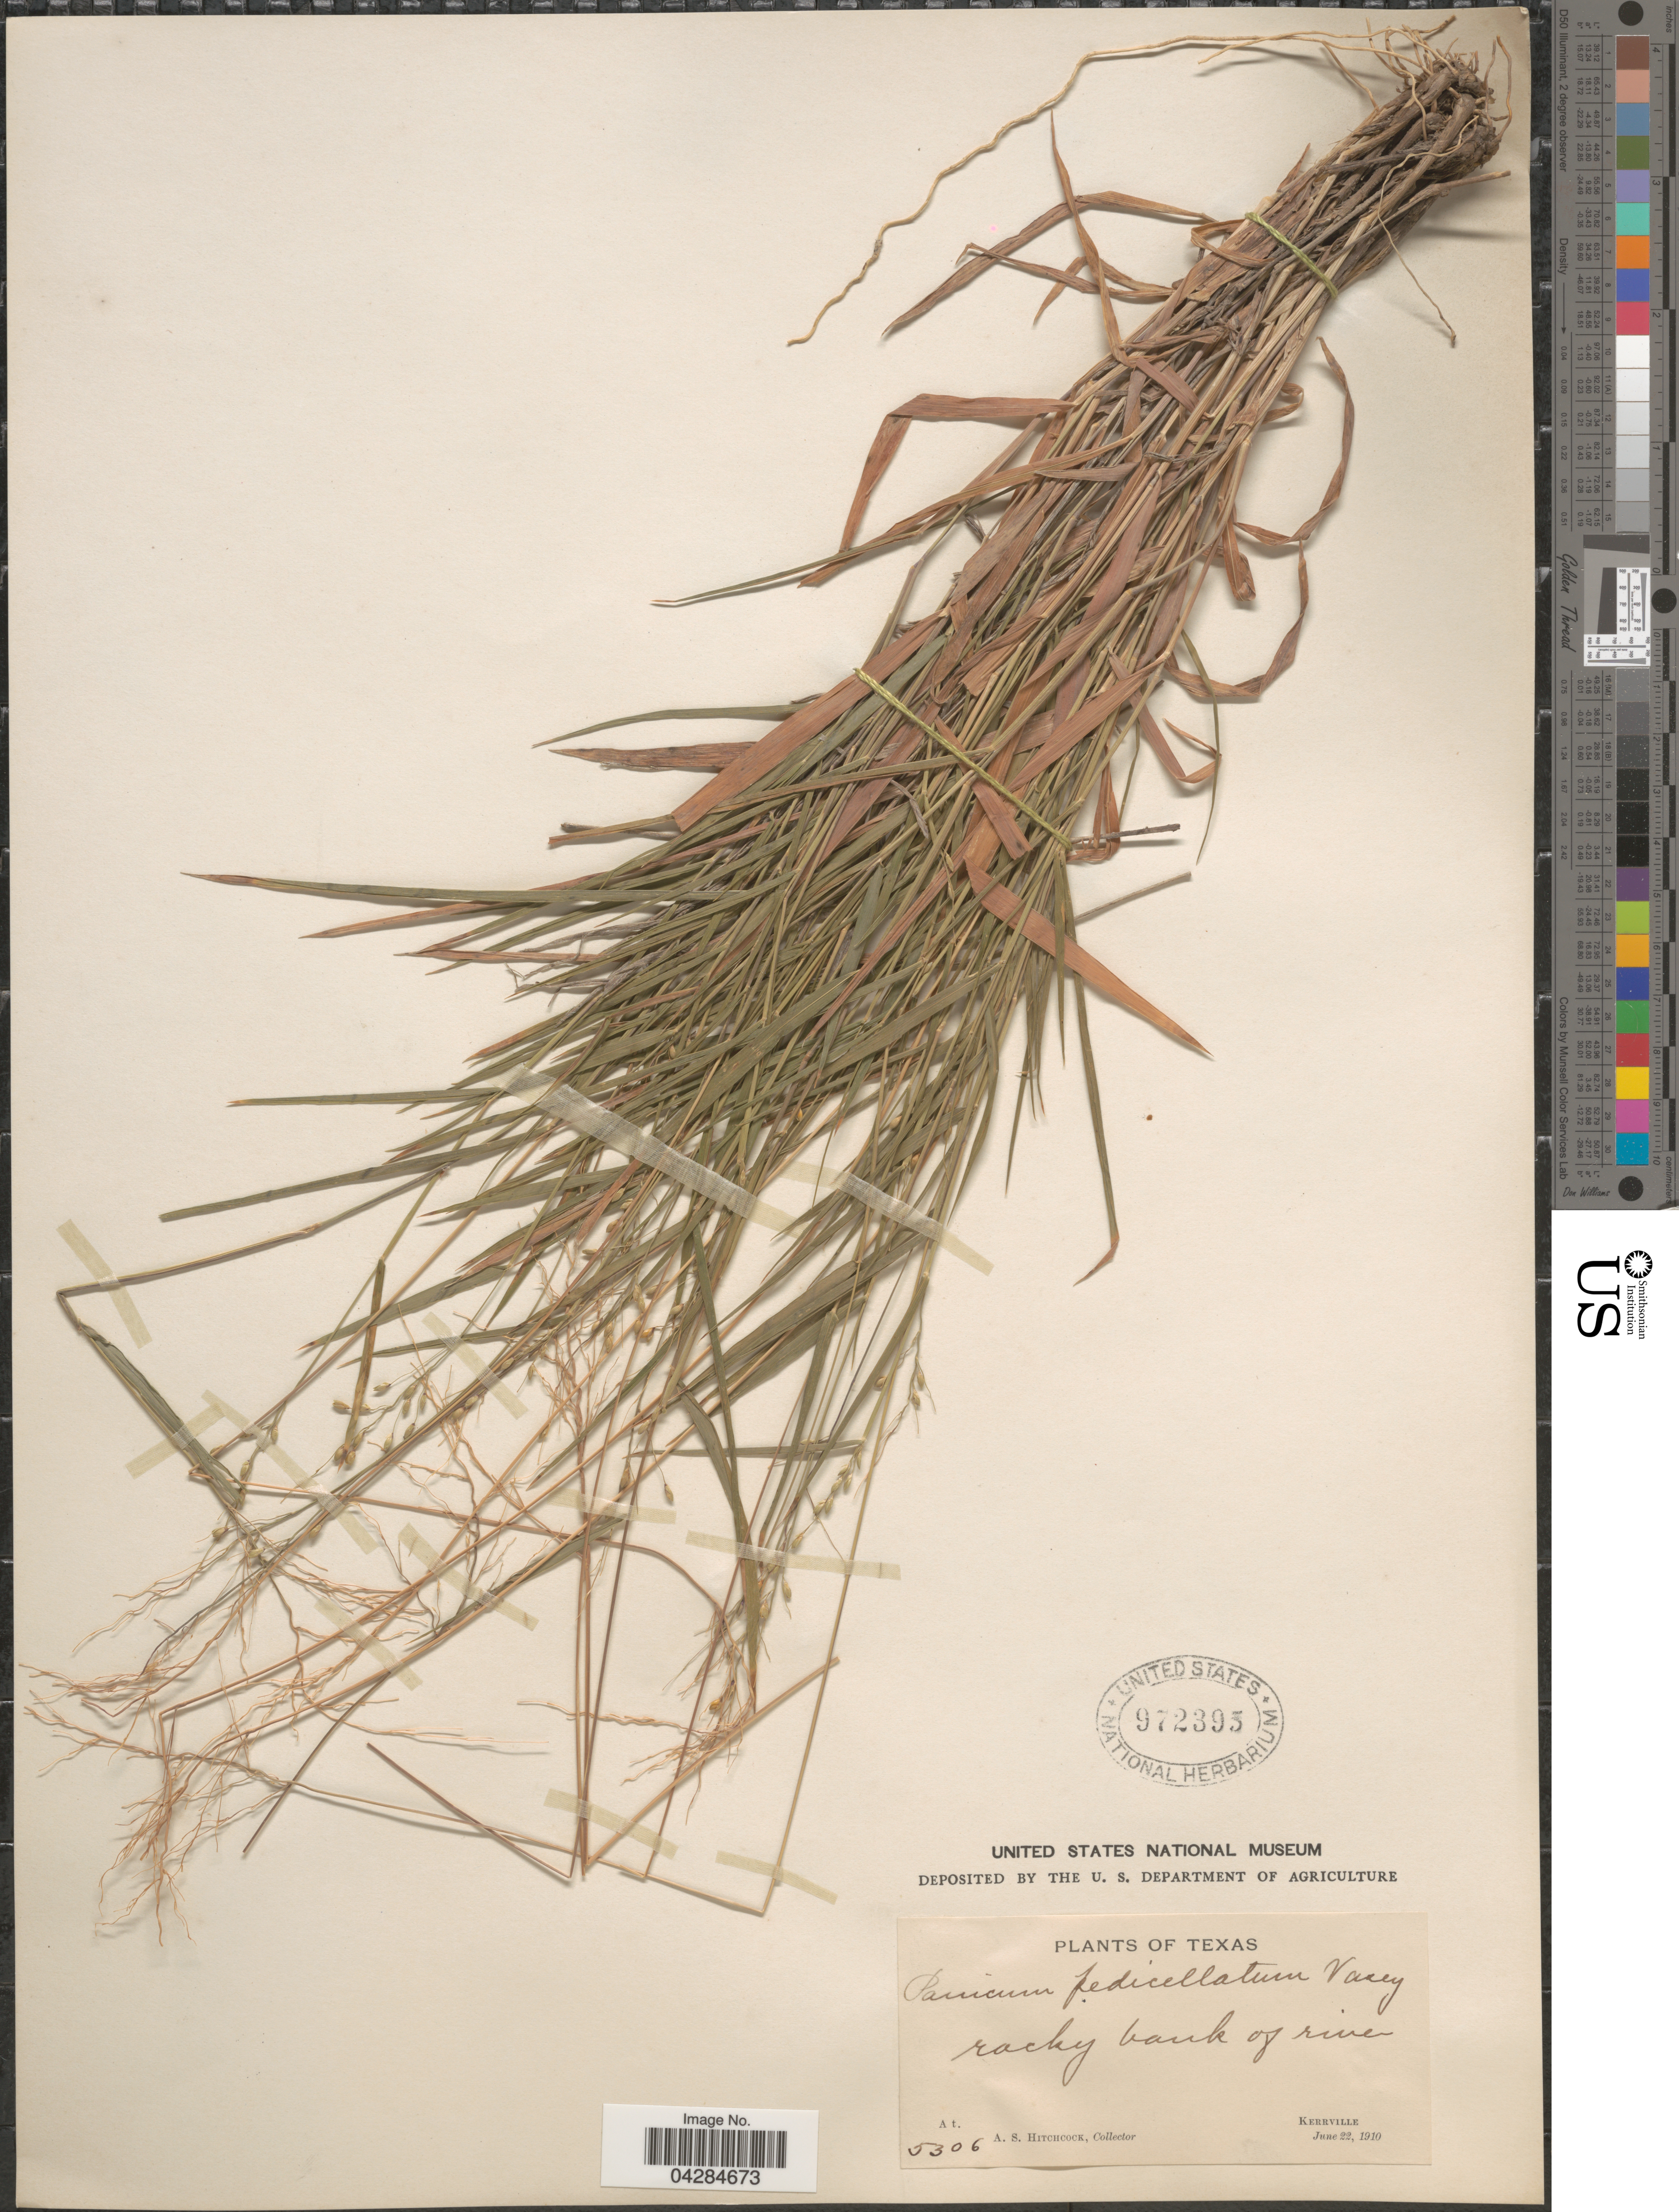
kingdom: Plantae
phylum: Tracheophyta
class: Liliopsida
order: Poales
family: Poaceae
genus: Dichanthelium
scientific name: Dichanthelium pedicellatum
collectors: A. S. Hitchcock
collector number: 5306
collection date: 1910-06-22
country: United States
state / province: Texas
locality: Rocky bank of river. Kerrville.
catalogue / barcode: US 972395